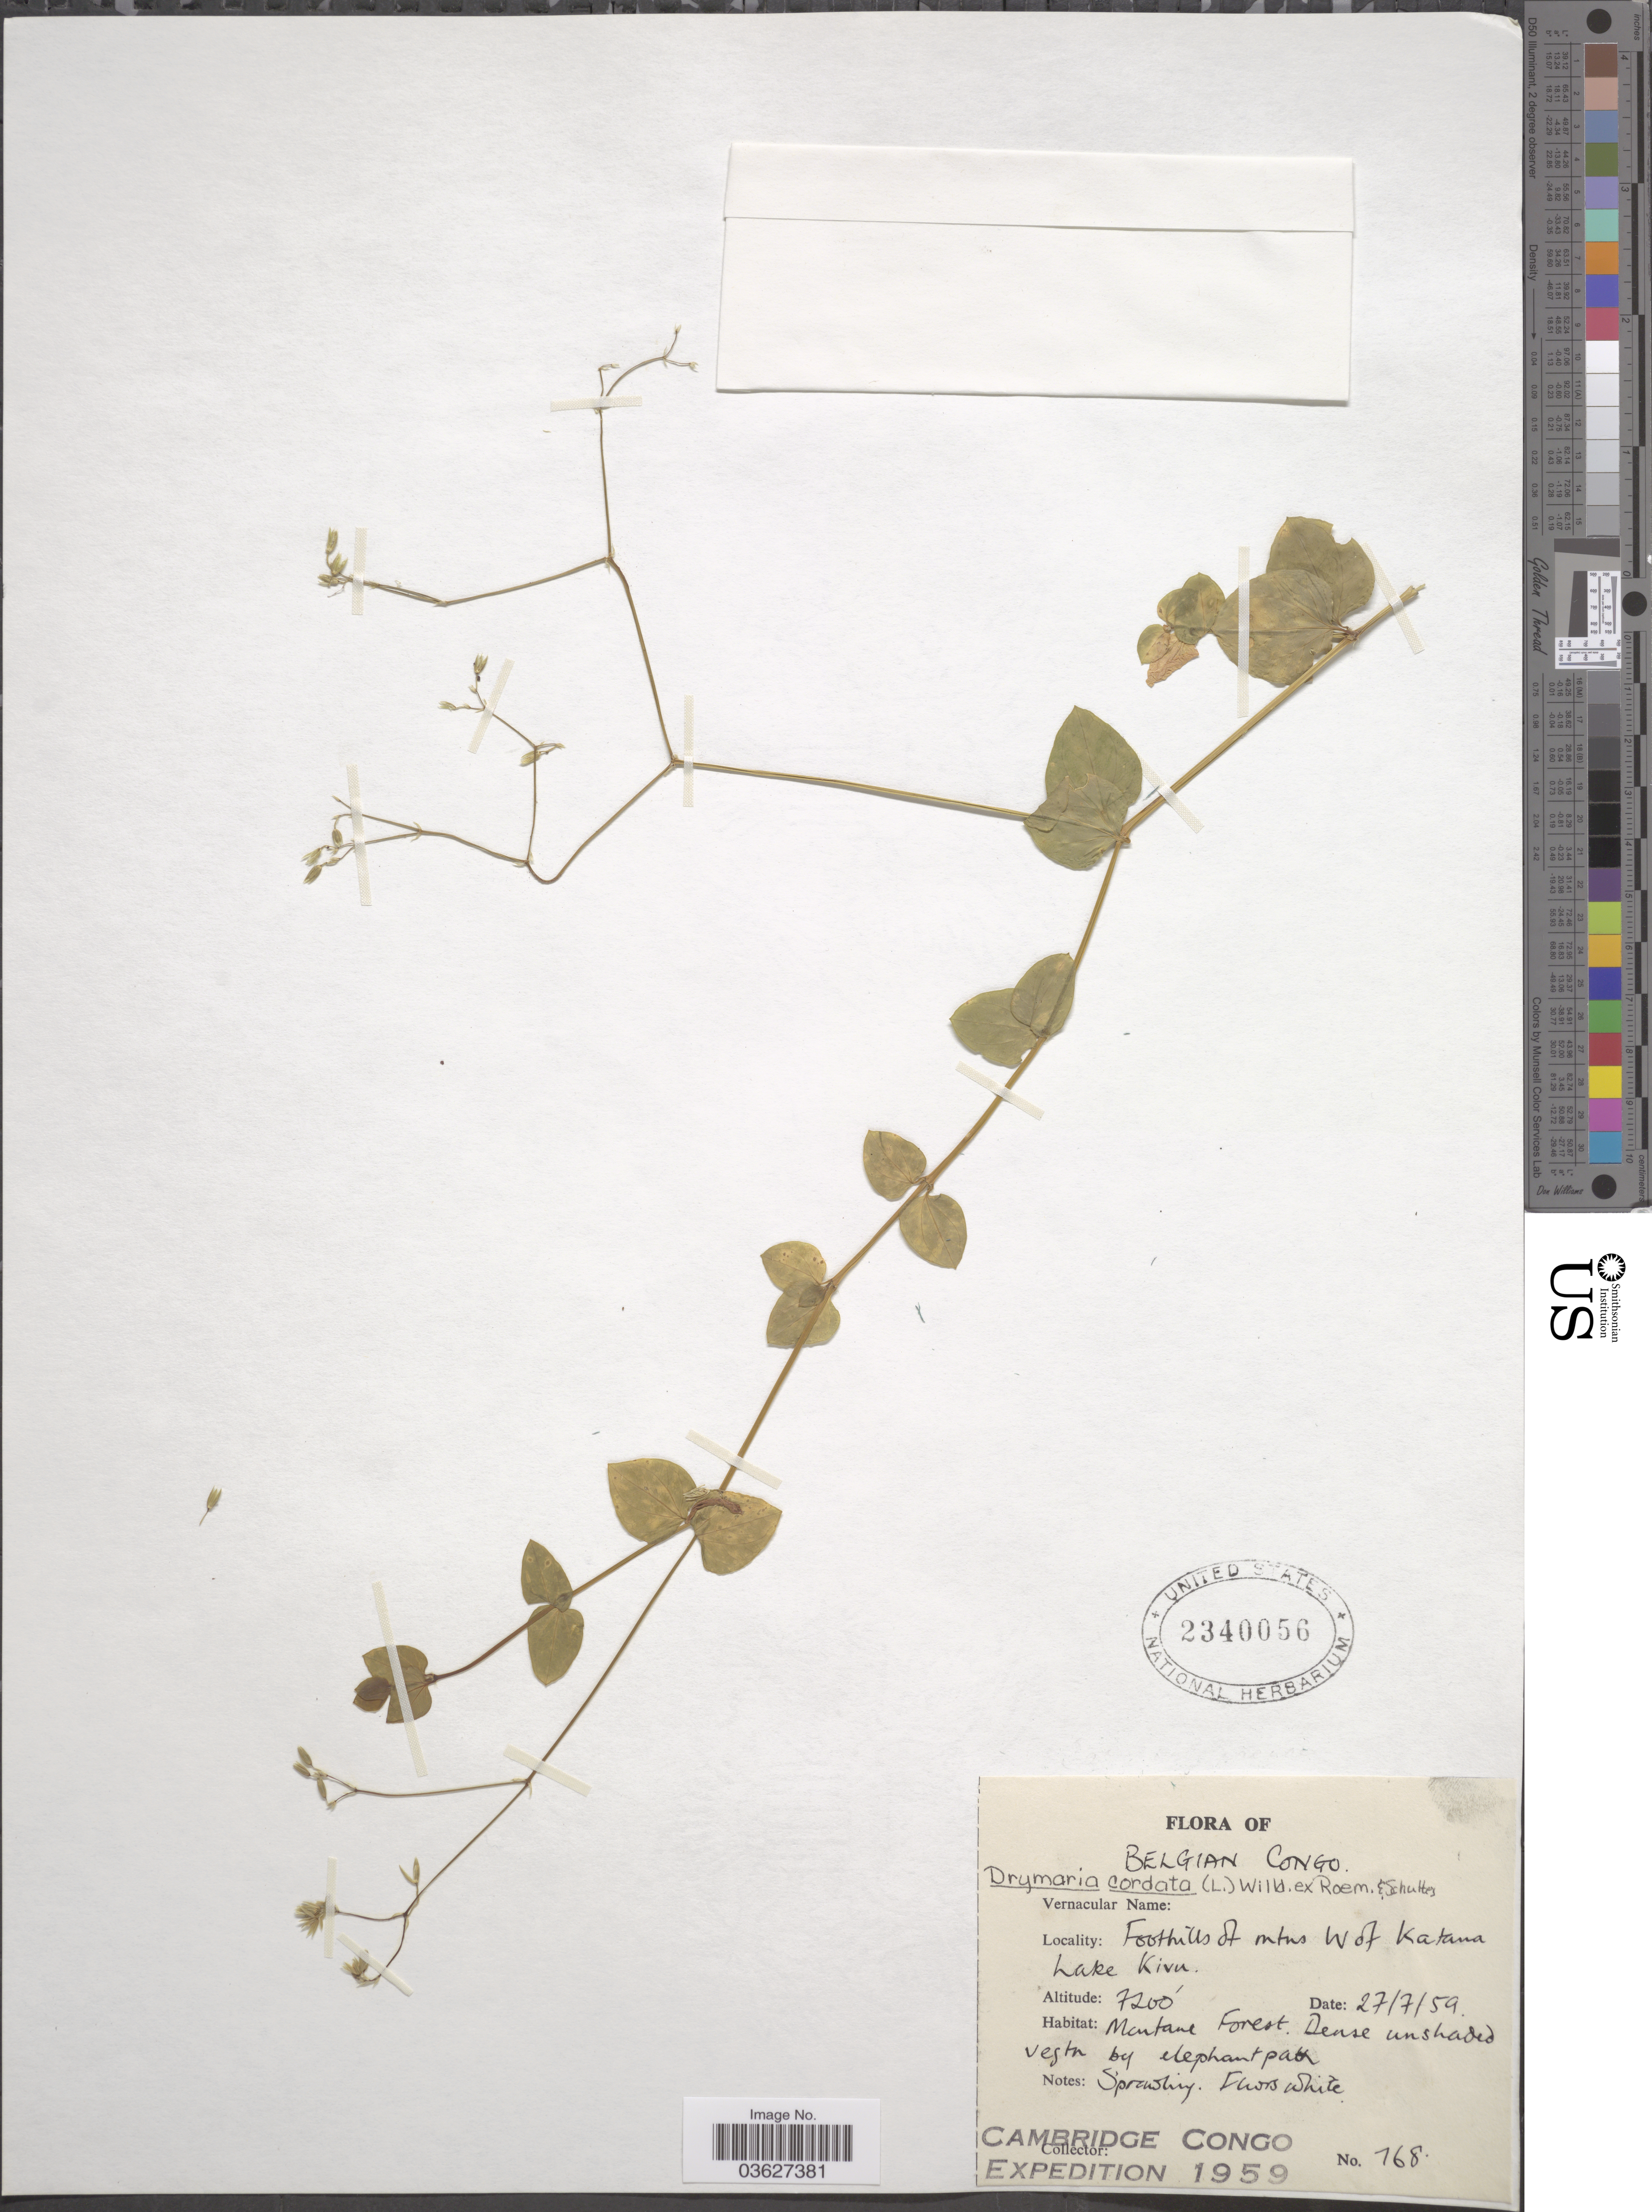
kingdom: Plantae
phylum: Tracheophyta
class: Magnoliopsida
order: Caryophyllales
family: Caryophyllaceae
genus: Drymaria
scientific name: Drymaria cordata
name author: (L.) Willd. ex Schult.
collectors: Cambridge Congo Expedition 1959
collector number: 168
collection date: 1959-07-27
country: Congo, Democratic Republic of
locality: Belgian Congo. Foothills of mtns W of Katana Lake Kivu.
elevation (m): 2195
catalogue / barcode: US 2340056